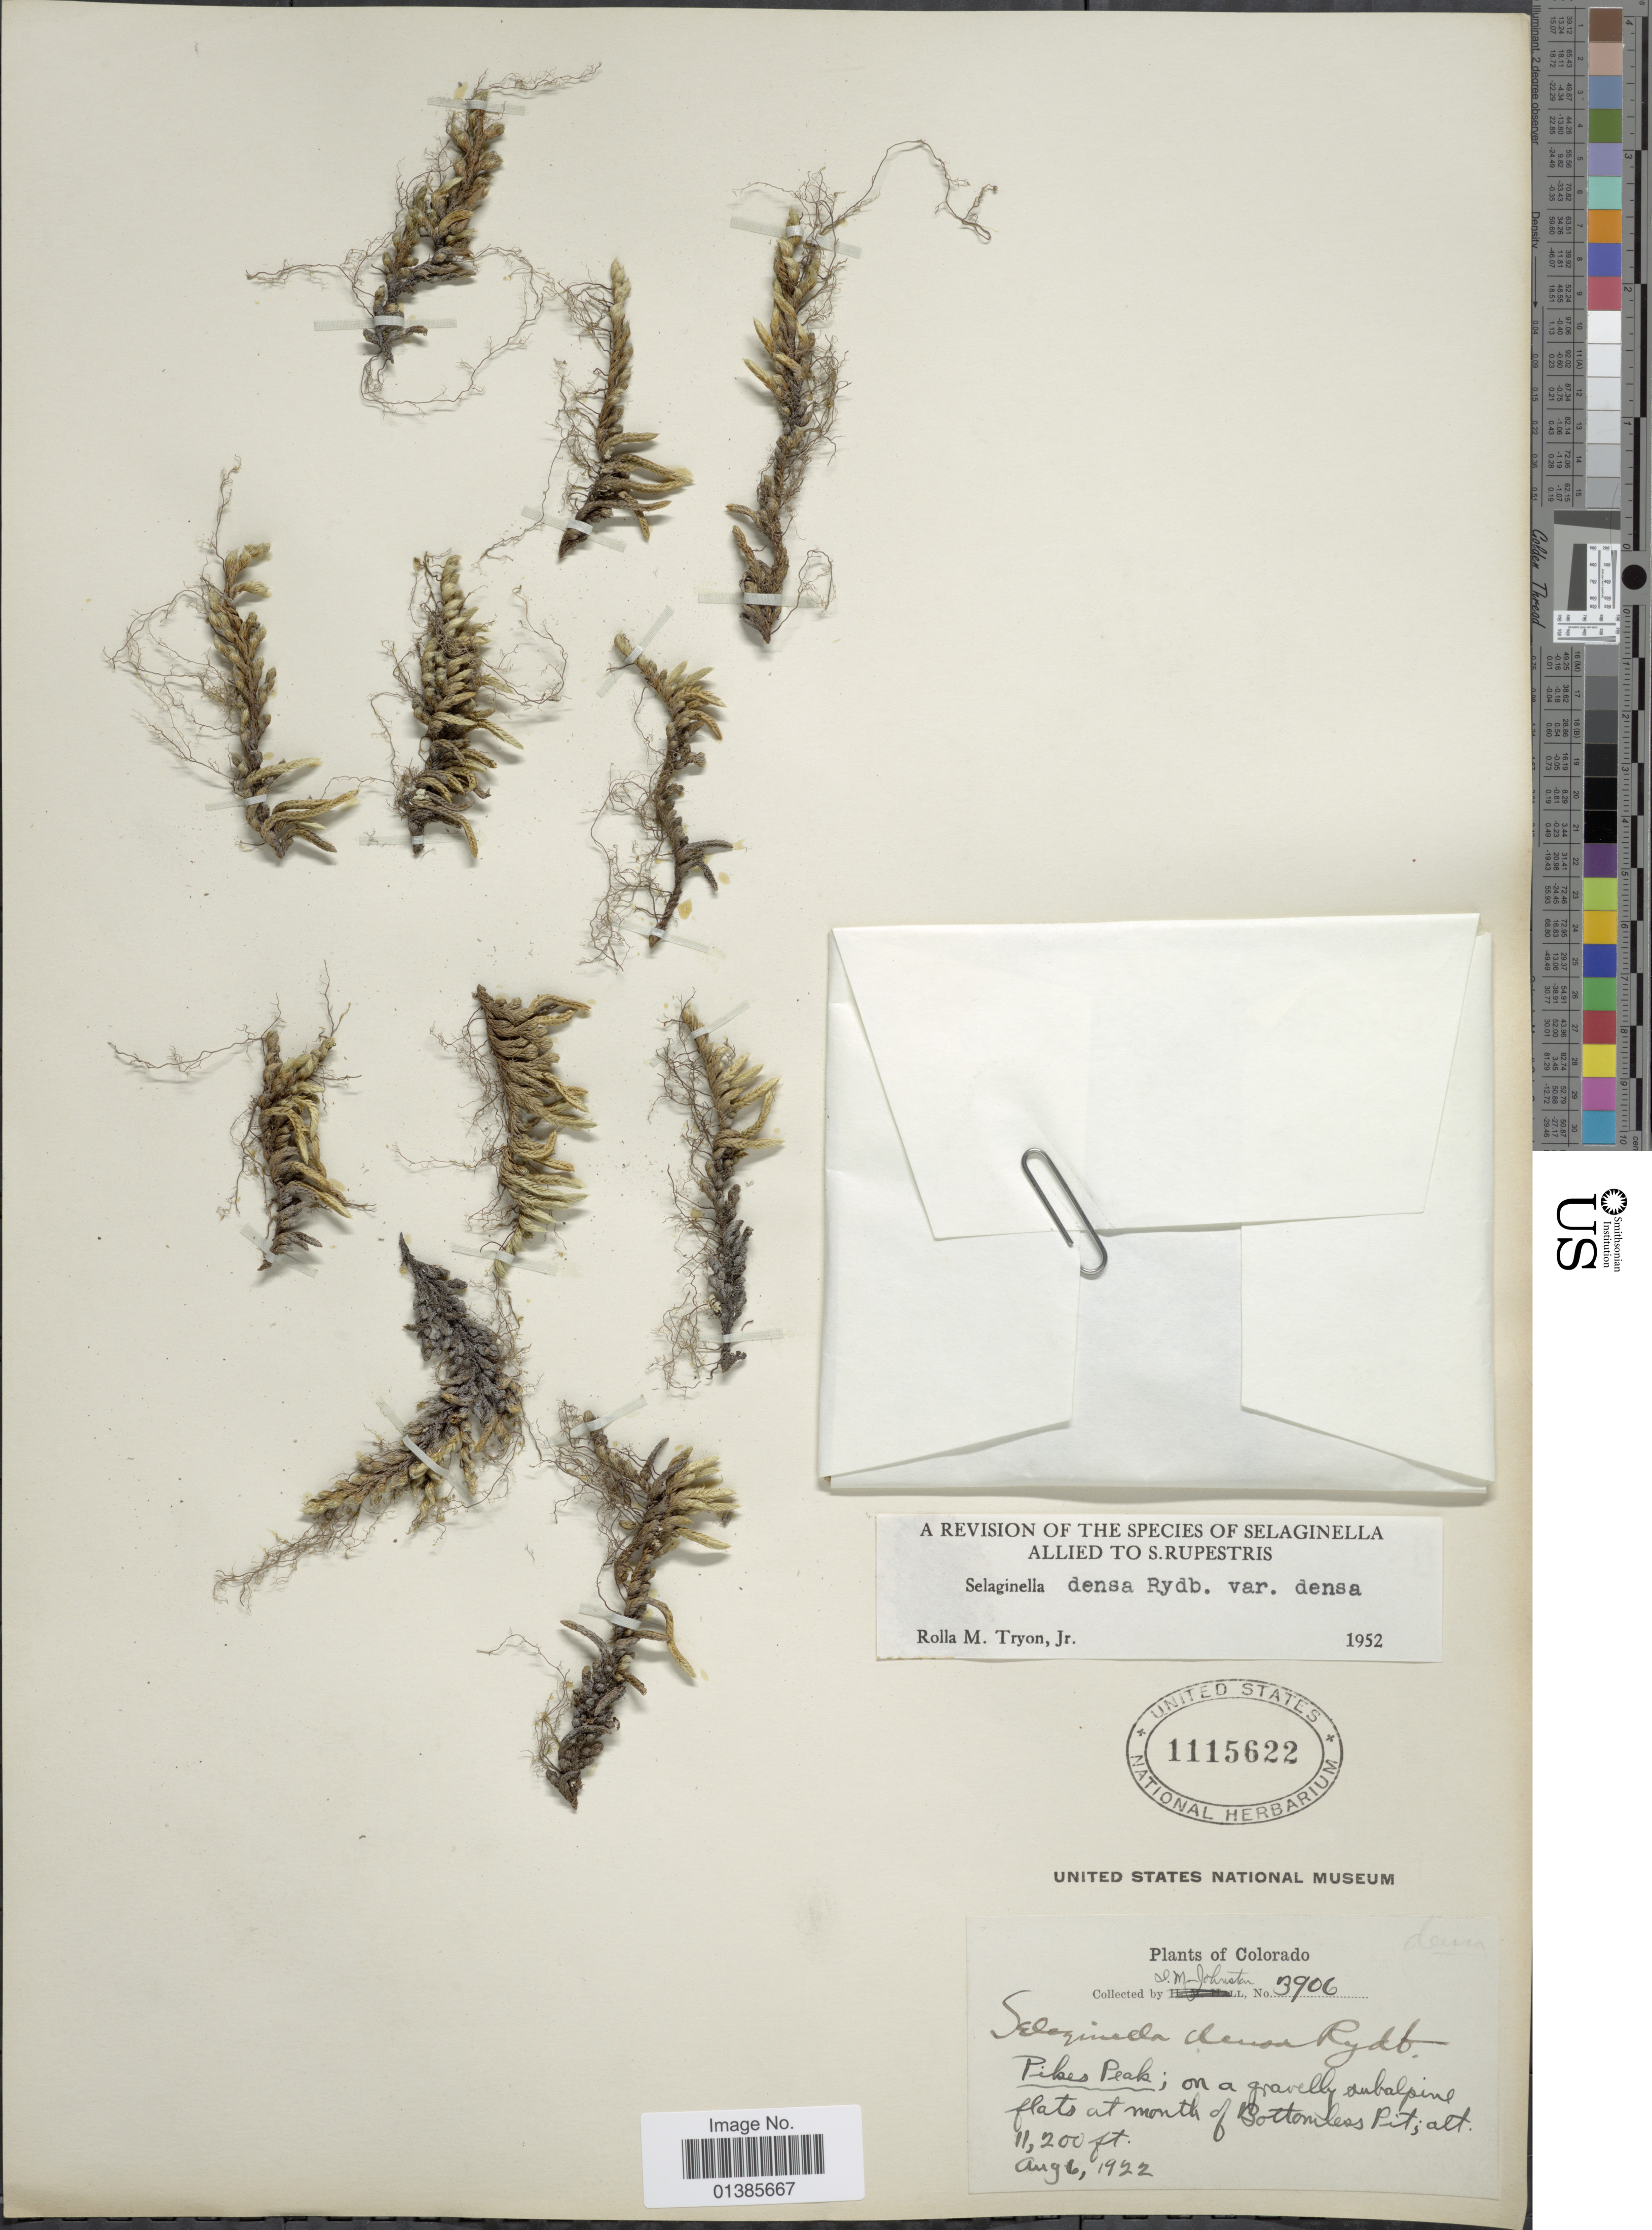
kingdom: Plantae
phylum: Tracheophyta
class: Lycopodiopsida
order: Selaginellales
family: Selaginellaceae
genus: Selaginella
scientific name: Selaginella densa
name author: Rydb.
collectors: I.M. Johnston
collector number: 3906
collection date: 1922-08-06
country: United States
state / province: Colorado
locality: Pikes Peak; on a gravelly subalpine flats at mouth of Bottomless Pit.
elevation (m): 3414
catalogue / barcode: US 1115622